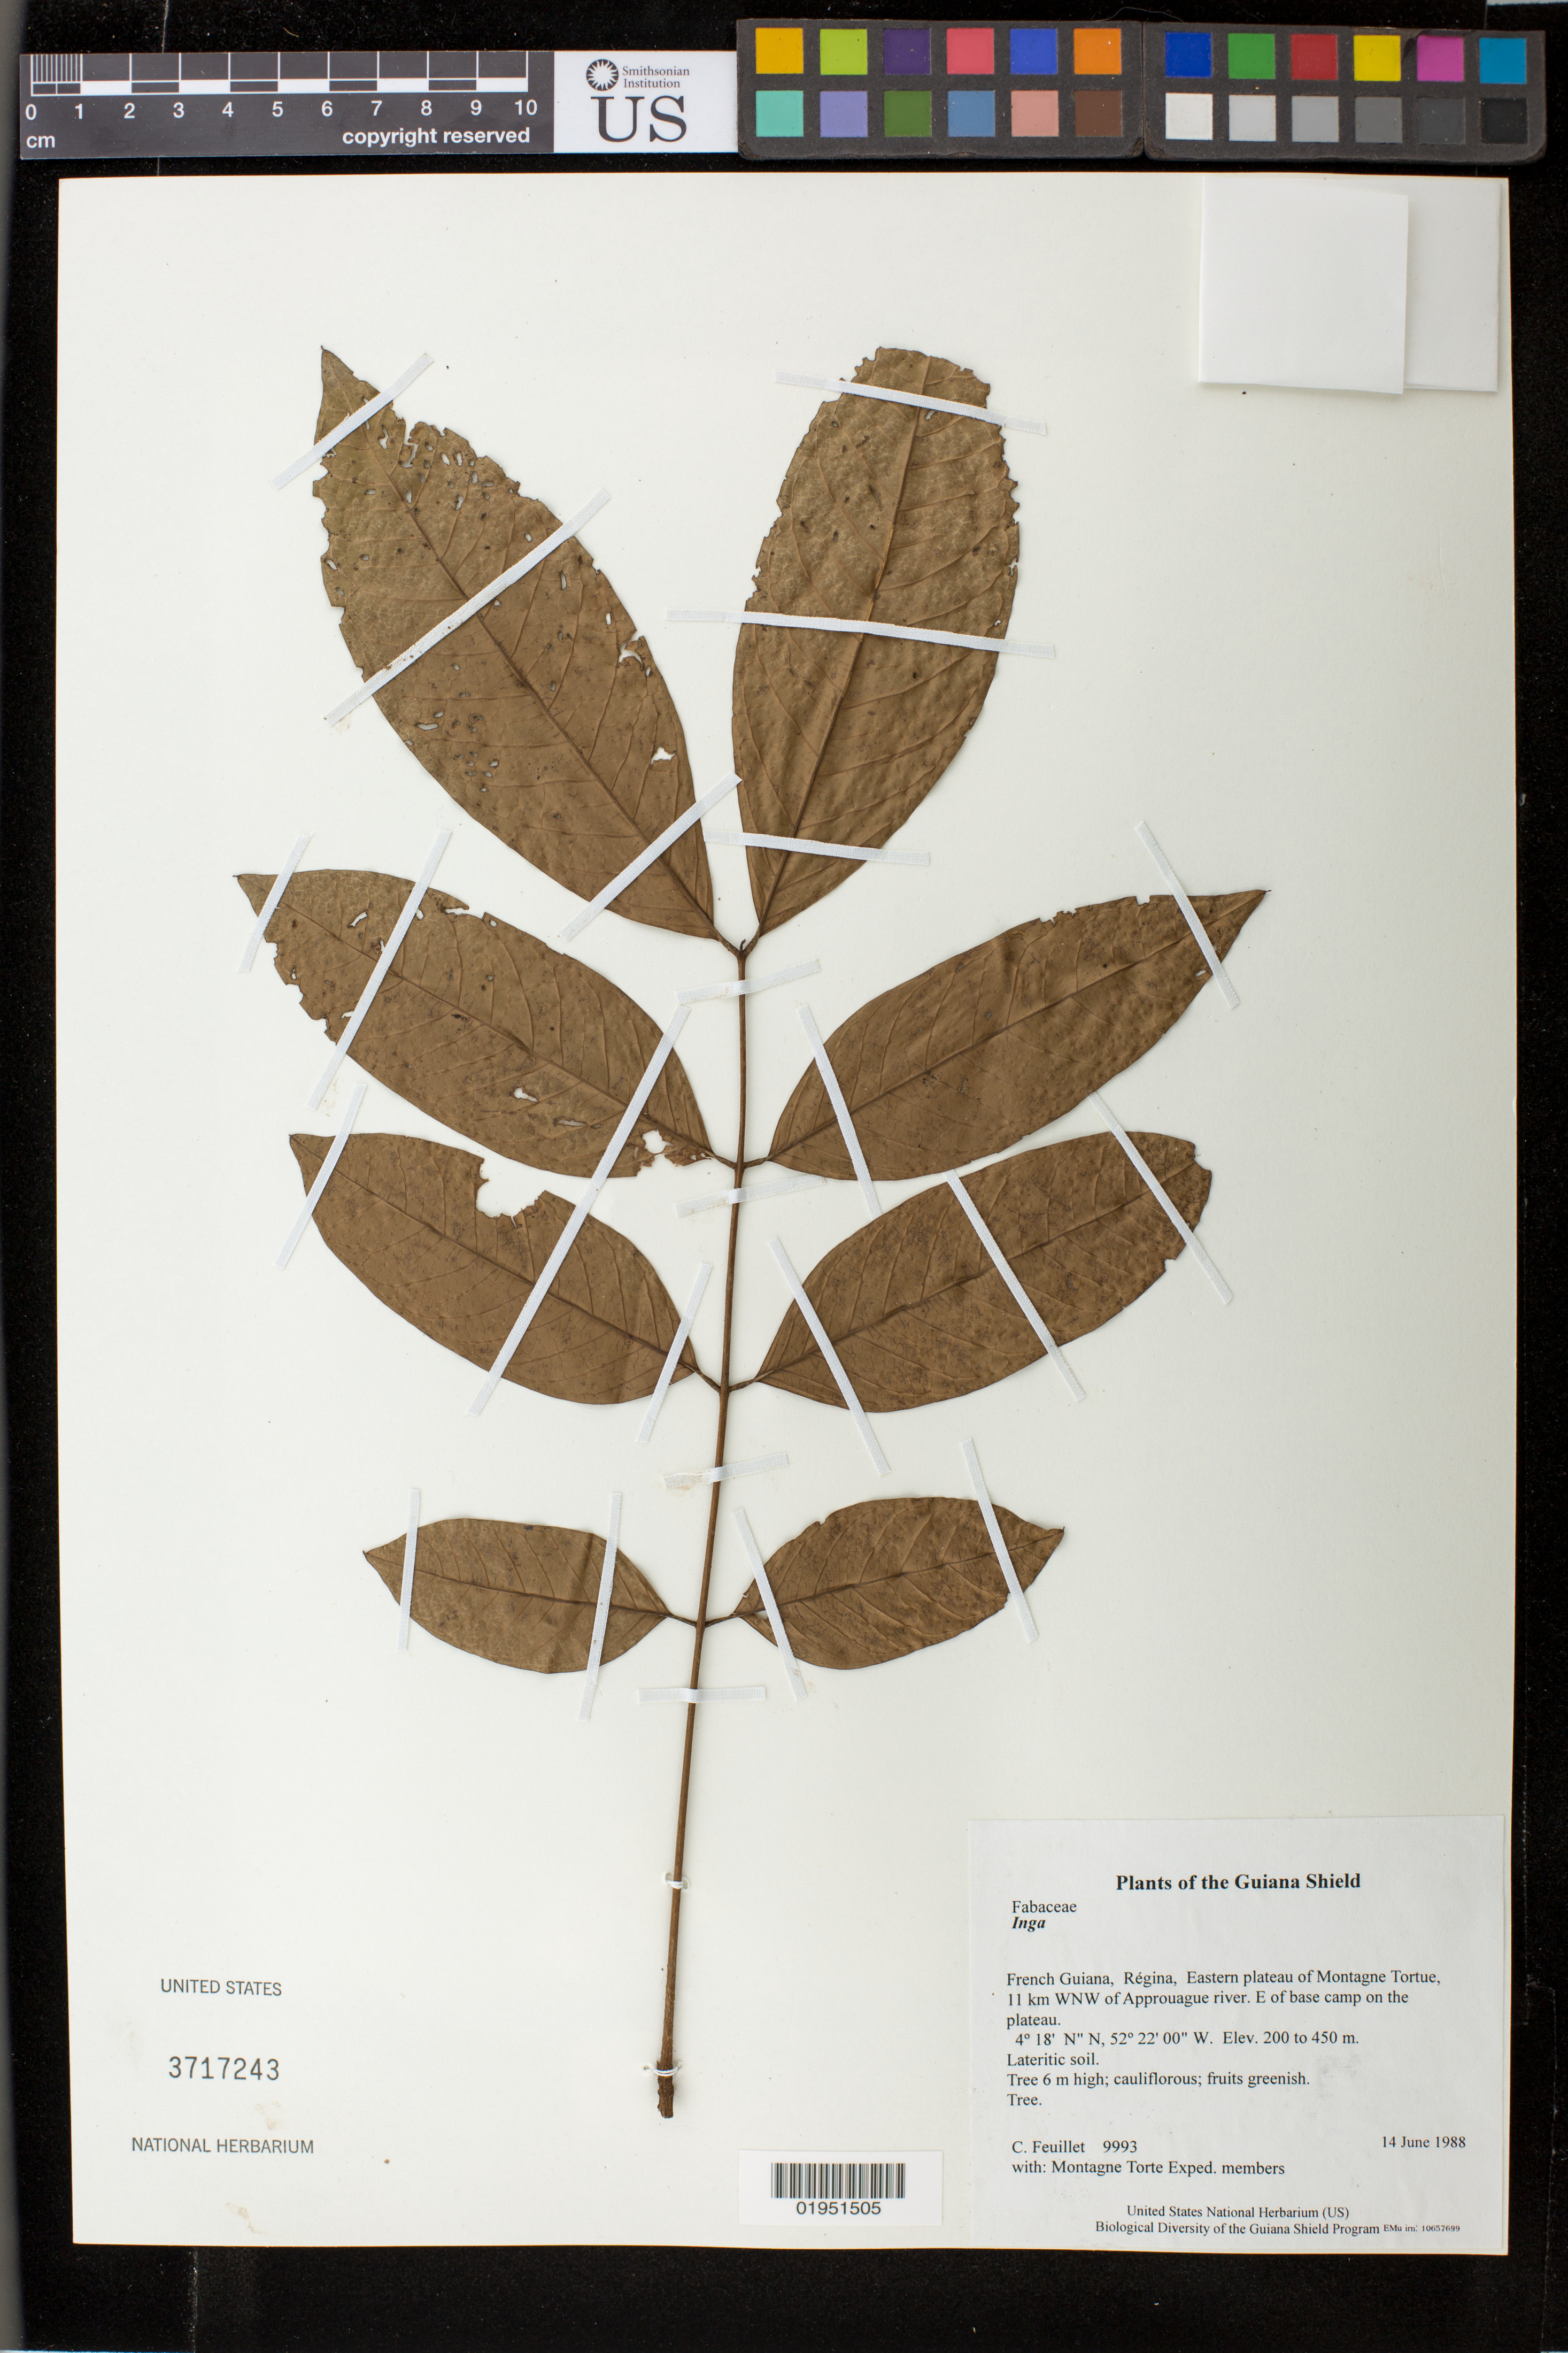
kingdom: Plantae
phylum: Tracheophyta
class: Magnoliopsida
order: Fabales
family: Fabaceae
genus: Inga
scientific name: Inga sp.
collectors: C. Feuillet & Montagne Torte Exped. members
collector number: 9993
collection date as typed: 14 June 1988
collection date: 1988-06-14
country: French Guiana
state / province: Cayenne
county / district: Regina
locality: Eastern plateau of Montagne Tortue, 11 km WNW of Approuague river. E of base camp on the plateau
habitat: Lateritic soil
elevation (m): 200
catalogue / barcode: US 3717243